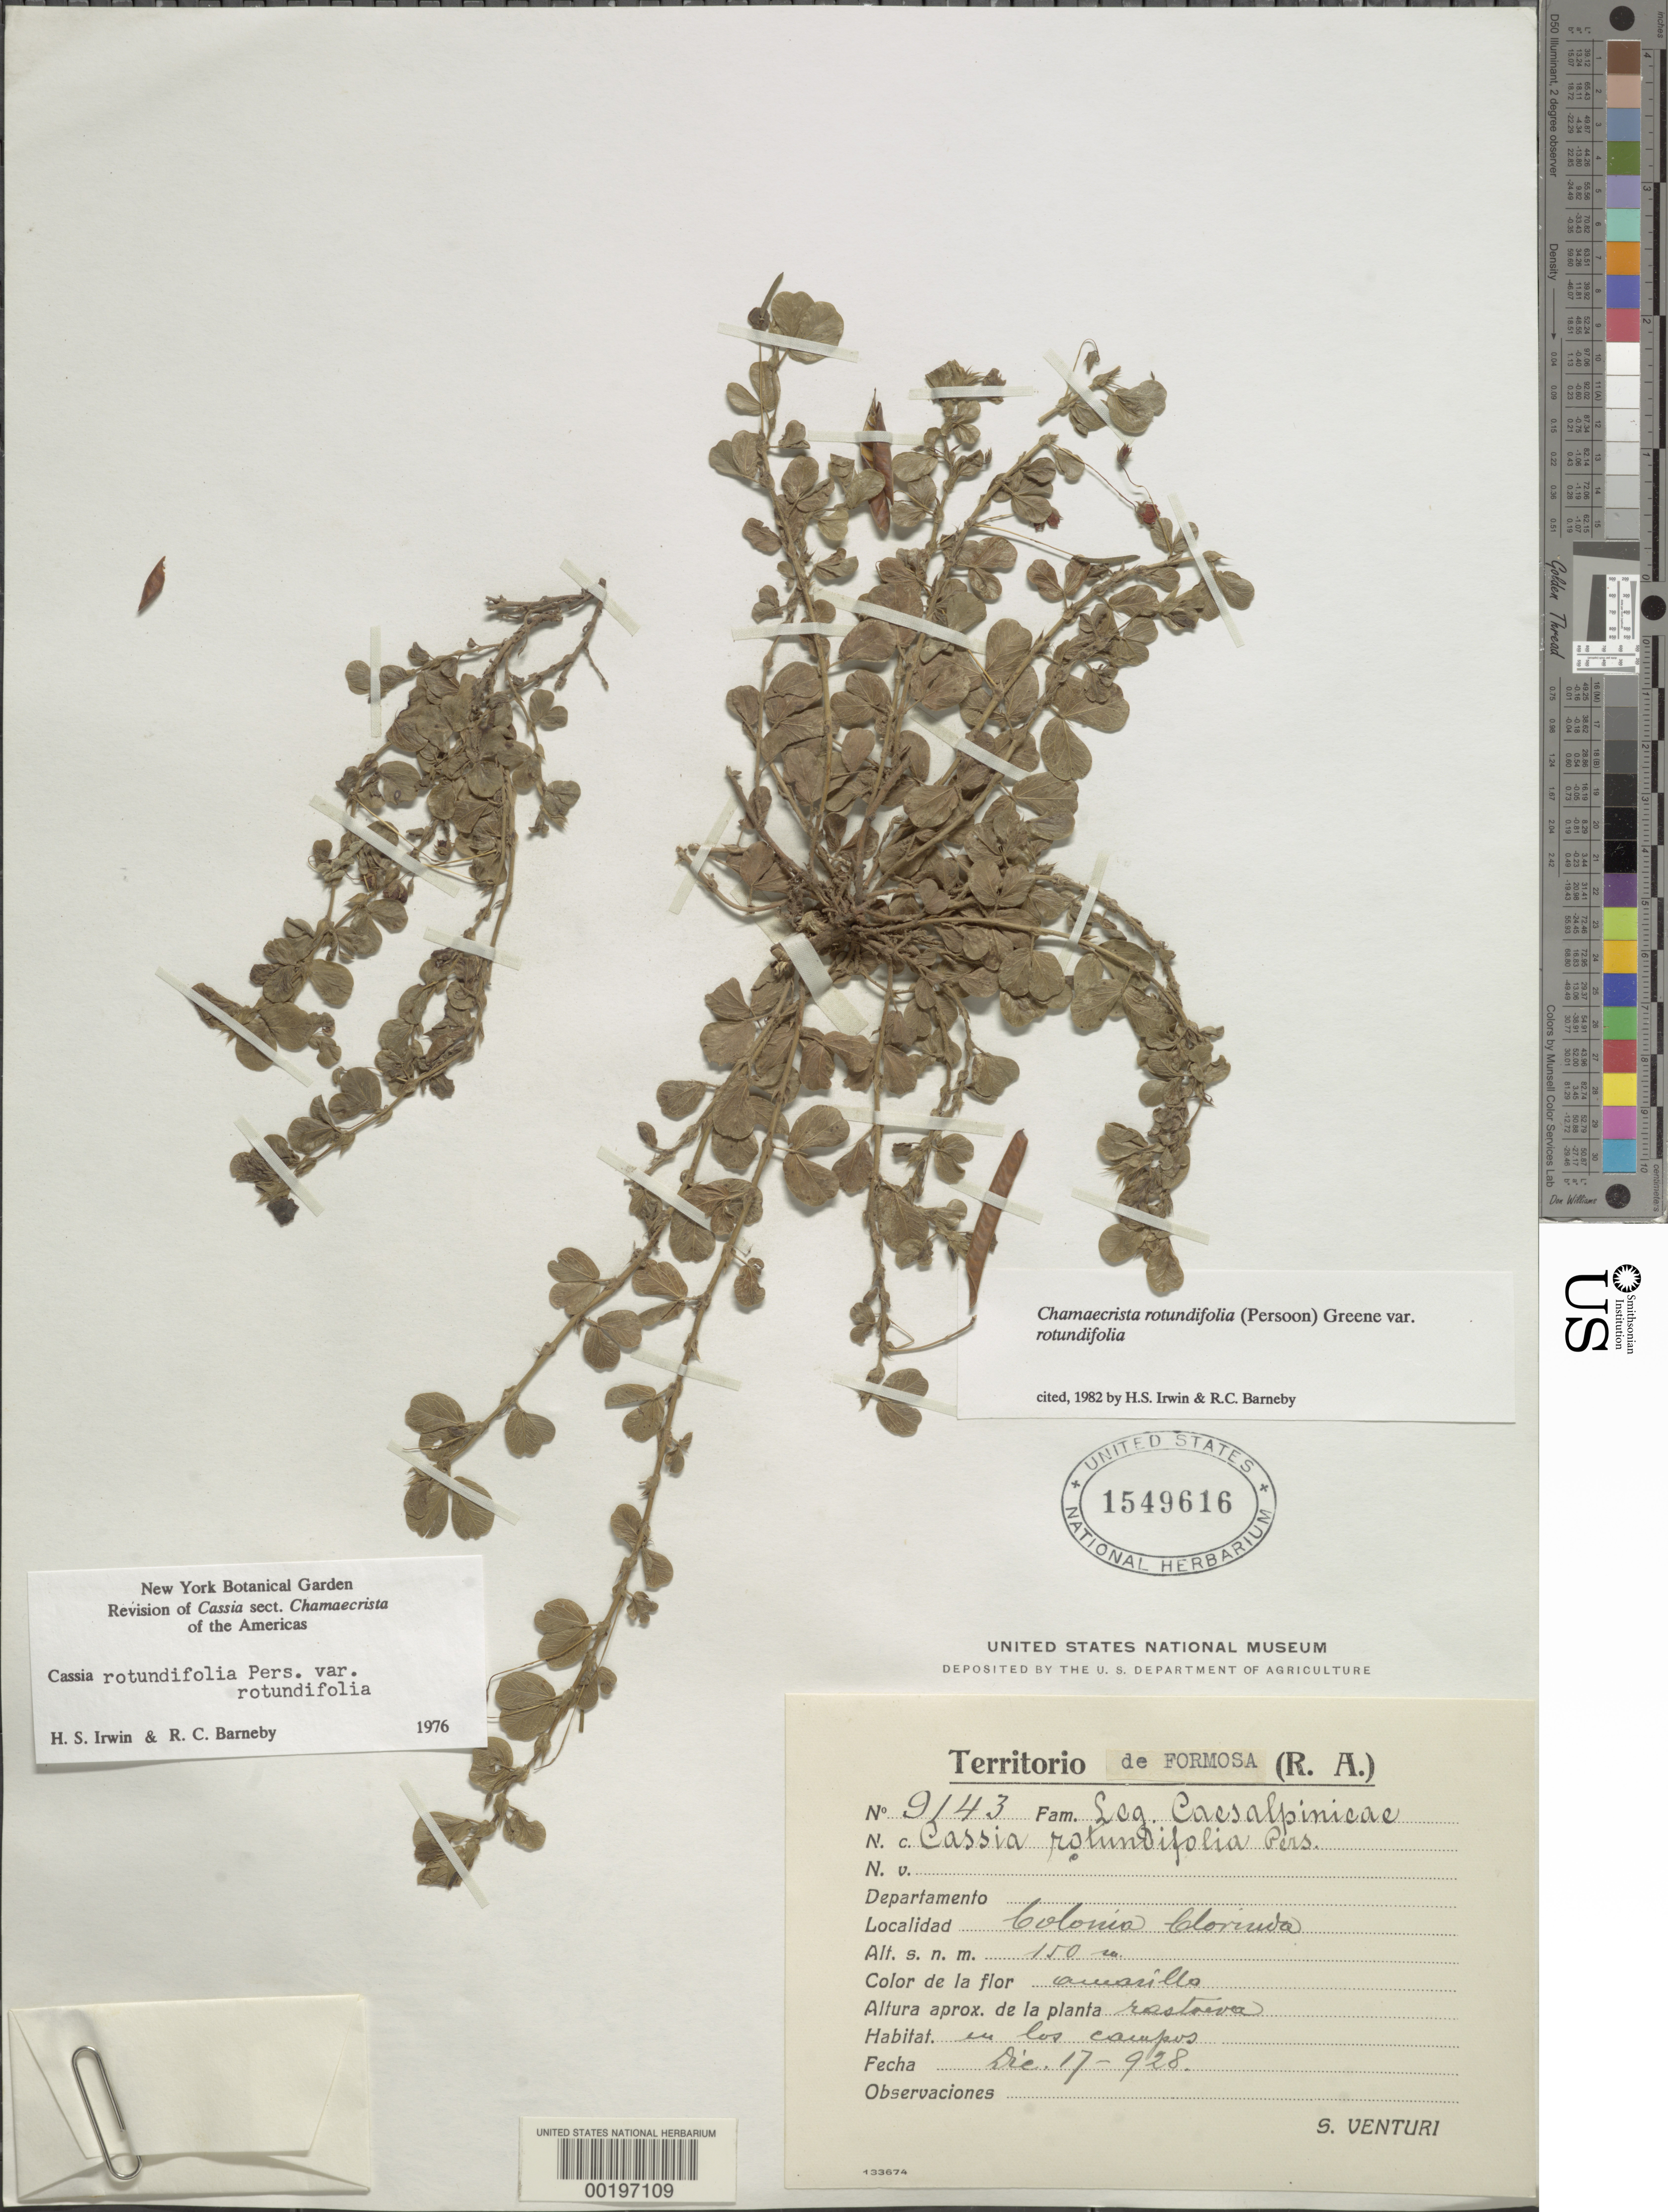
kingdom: Plantae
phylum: Tracheophyta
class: Magnoliopsida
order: Fabales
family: Fabaceae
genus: Chamaecrista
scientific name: Chamaecrista rotundifolia var. rotundifolia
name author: (Pers.) Greene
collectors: S. Venturi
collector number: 9143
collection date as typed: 17 Dec 1928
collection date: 1928-12-17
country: Argentina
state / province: Formosa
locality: Colonia Cloruida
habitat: In los campos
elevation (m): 150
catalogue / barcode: US 1549616